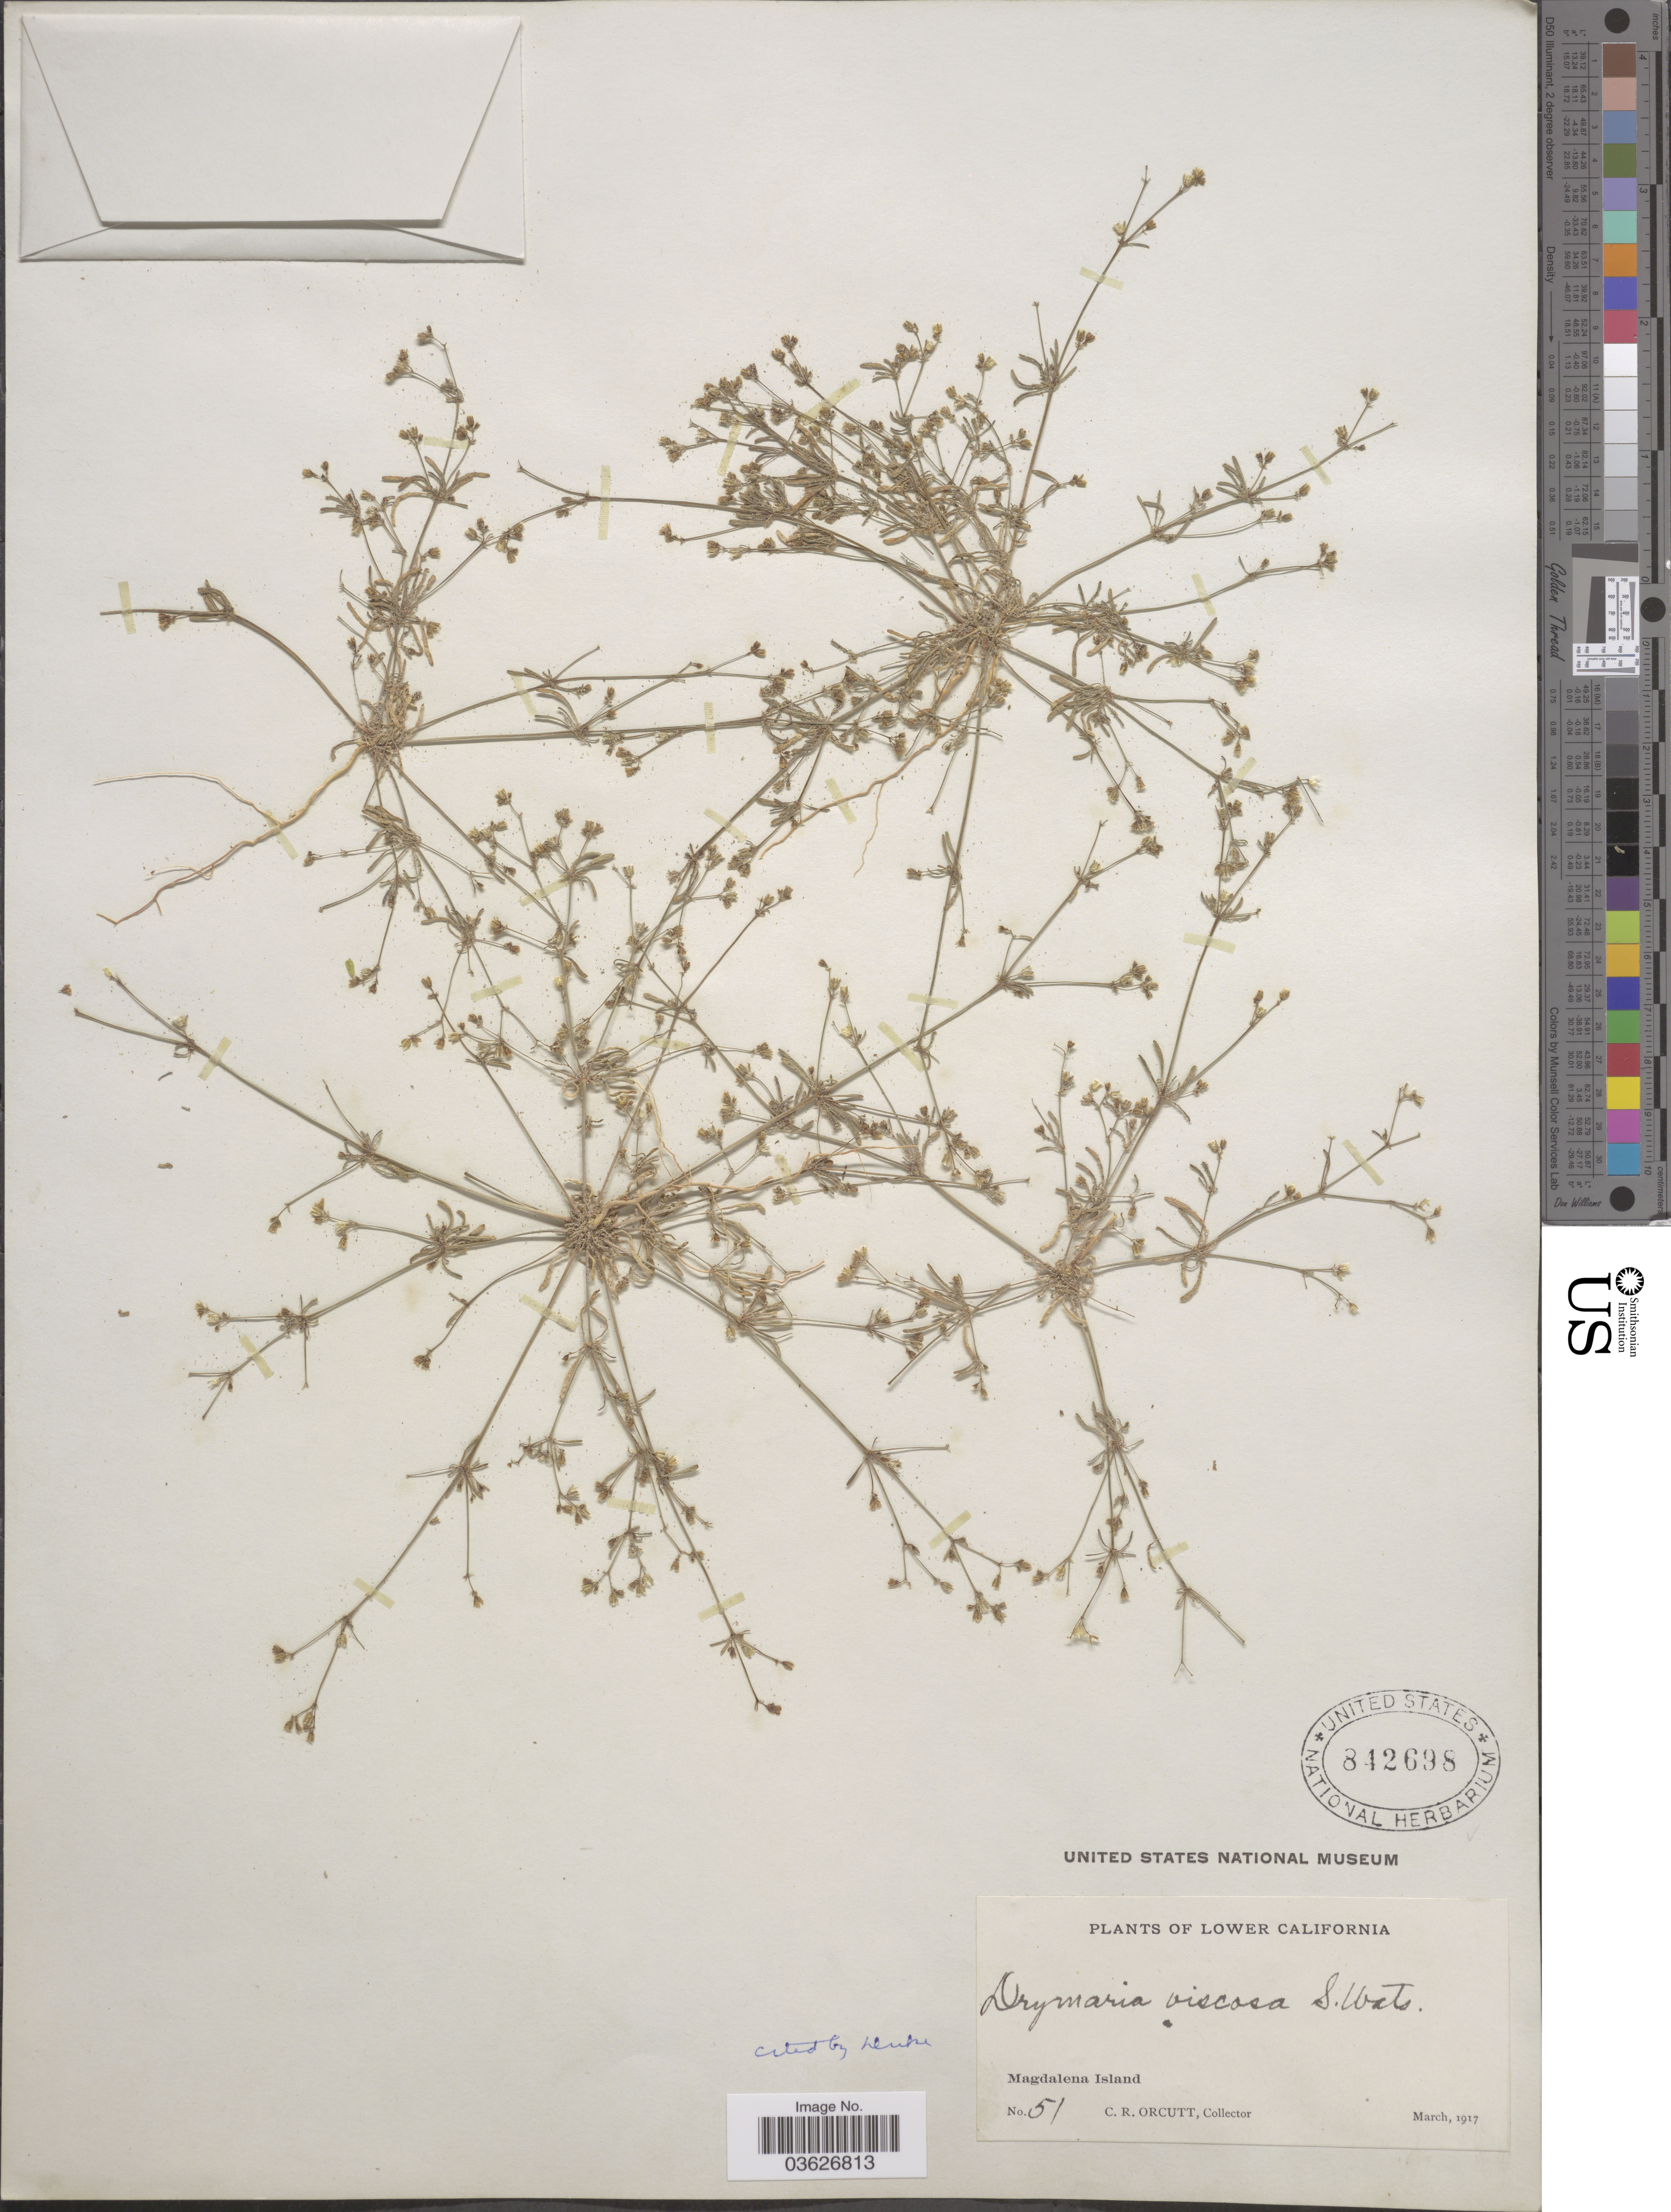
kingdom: Plantae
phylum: Tracheophyta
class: Magnoliopsida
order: Caryophyllales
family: Caryophyllaceae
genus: Drymaria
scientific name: Drymaria viscosa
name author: S. Watson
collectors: C. R. Orcutt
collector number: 51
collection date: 1917-03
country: Mexico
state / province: Baja California Sur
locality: Lower California. Magdalena Island.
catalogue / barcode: US 842698